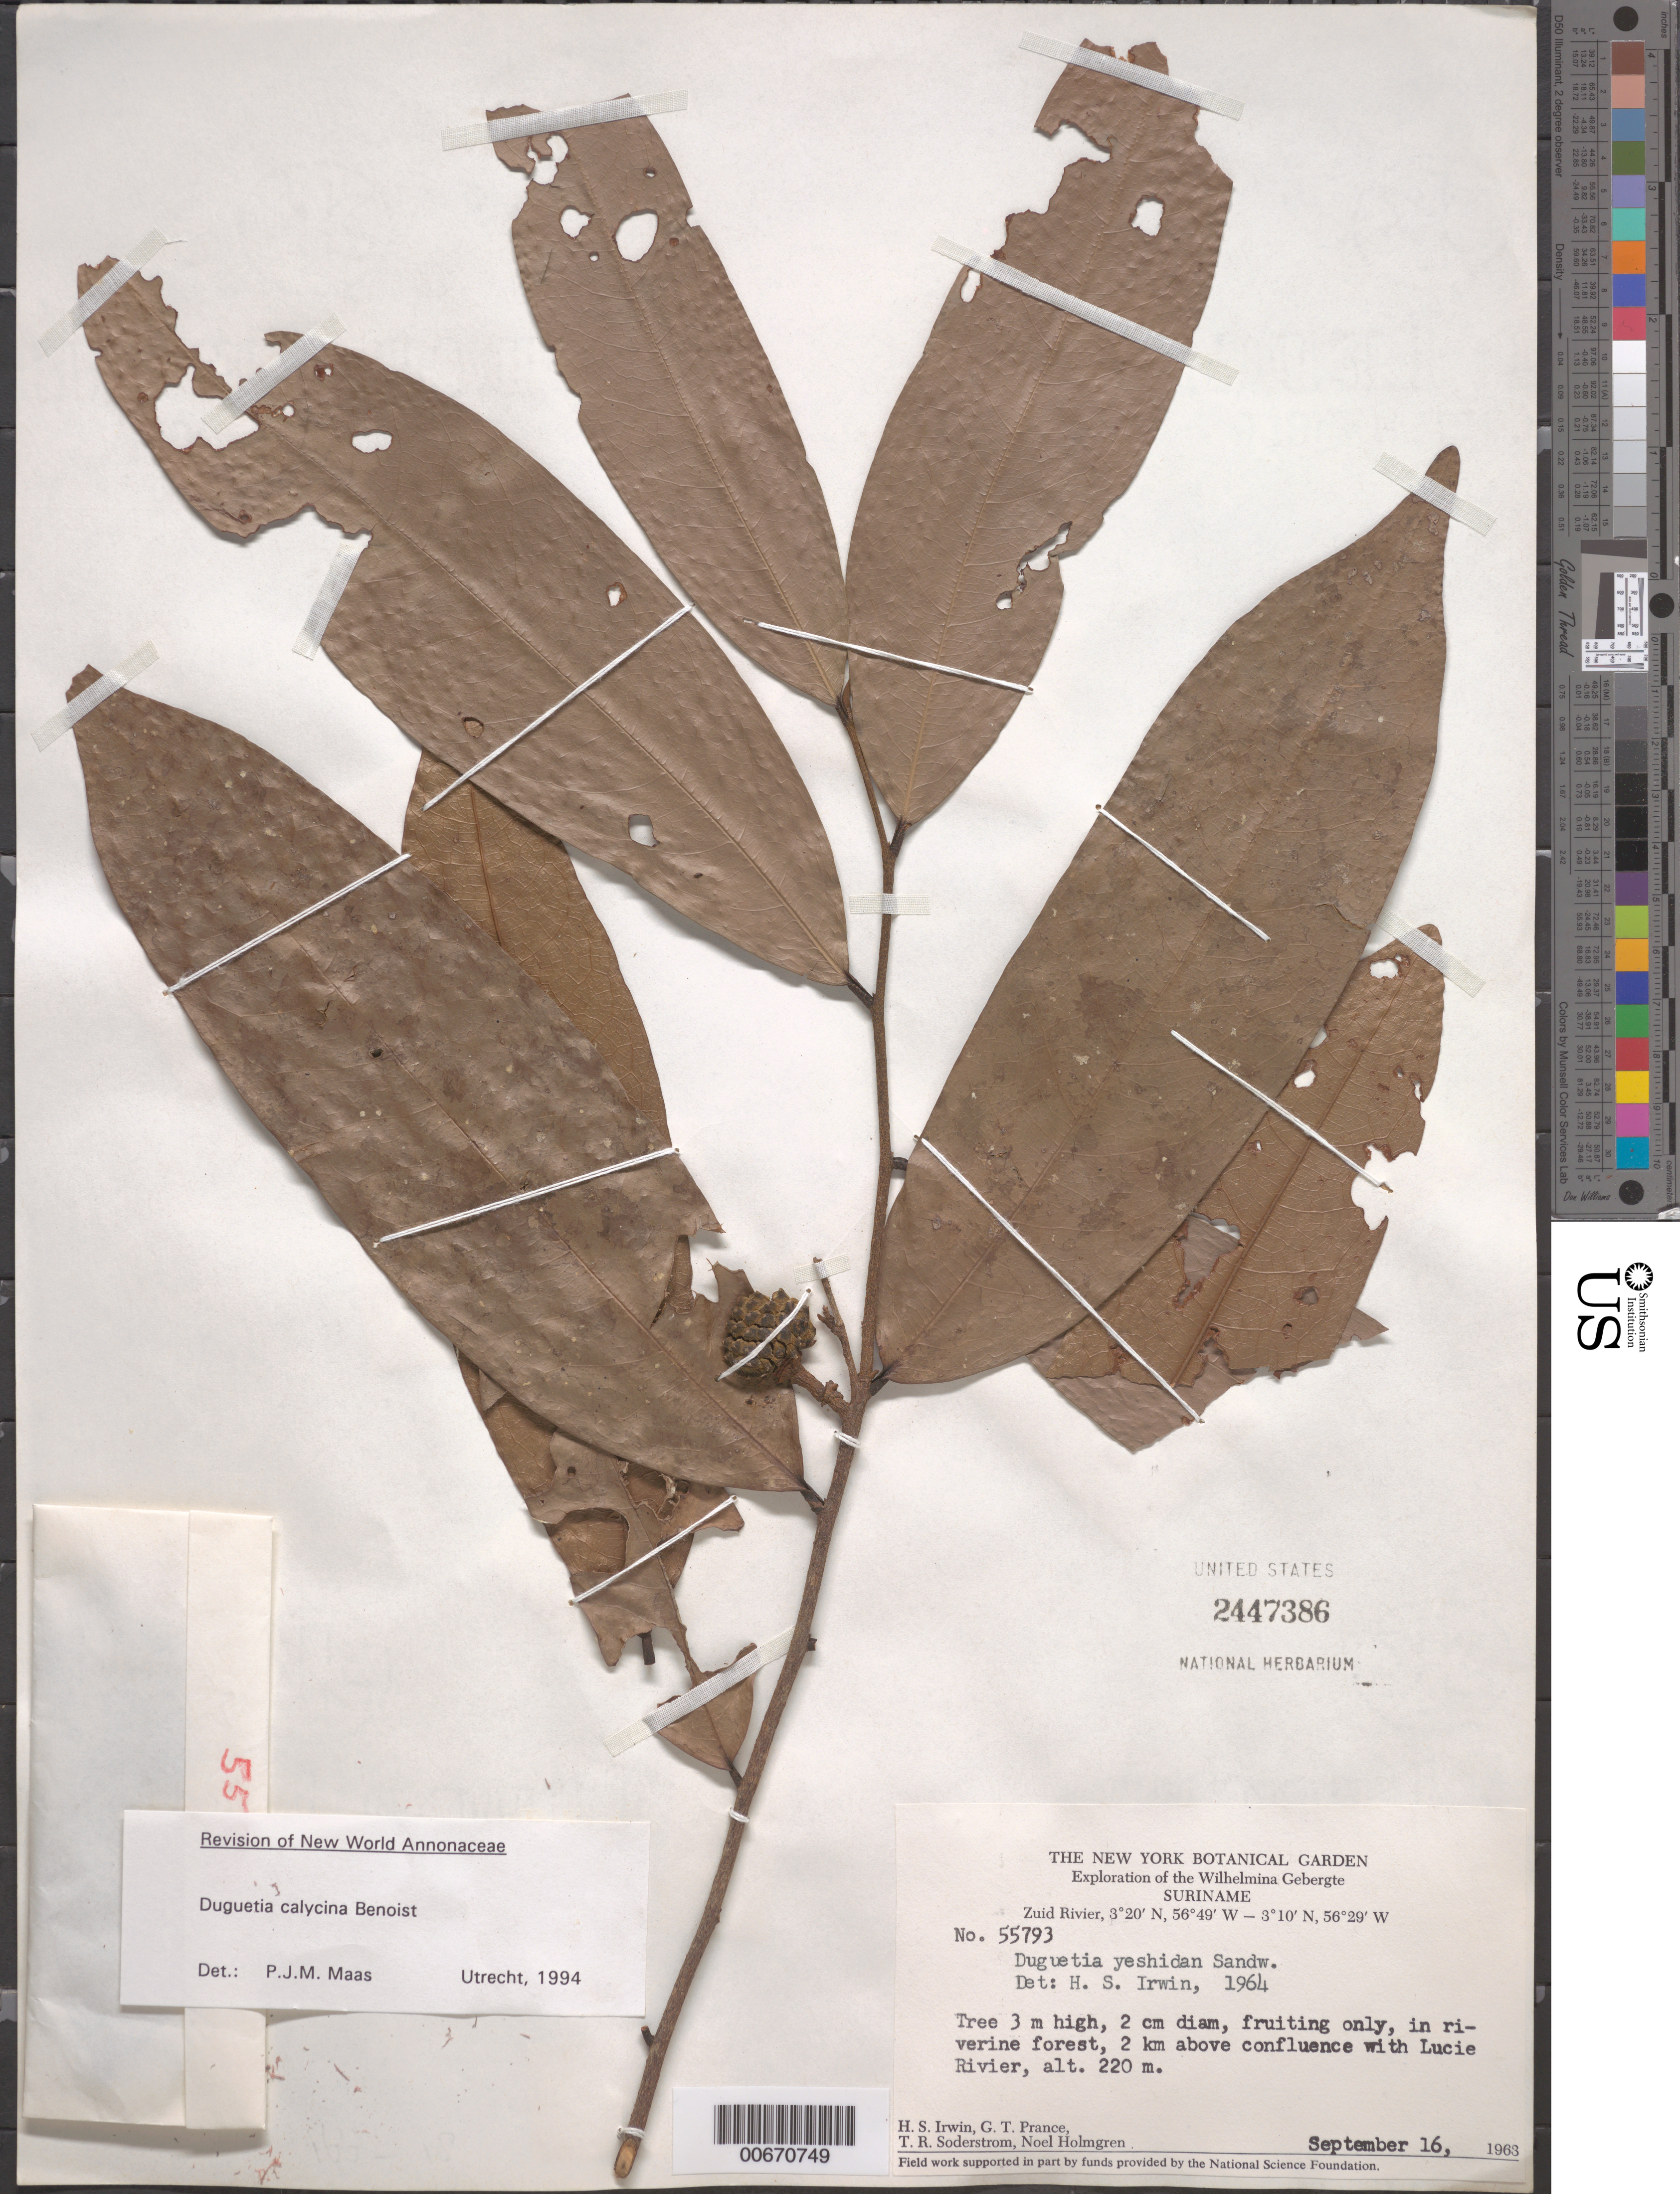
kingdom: Plantae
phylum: Tracheophyta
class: Magnoliopsida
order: Magnoliales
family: Annonaceae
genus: Duguetia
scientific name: Duguetia calycina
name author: Benoist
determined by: Maas, Paul J. M.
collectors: H. Irwin, G. T. Prance, T. R. Soderstrom & N. H. Holmgren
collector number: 55793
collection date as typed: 16-Sep-63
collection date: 1963-09-16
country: Suriname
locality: Zuid River, 2 km above confluence with Lucie R., Wilhelmina Gebergte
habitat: Riverine forest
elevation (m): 220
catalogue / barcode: US 2447386